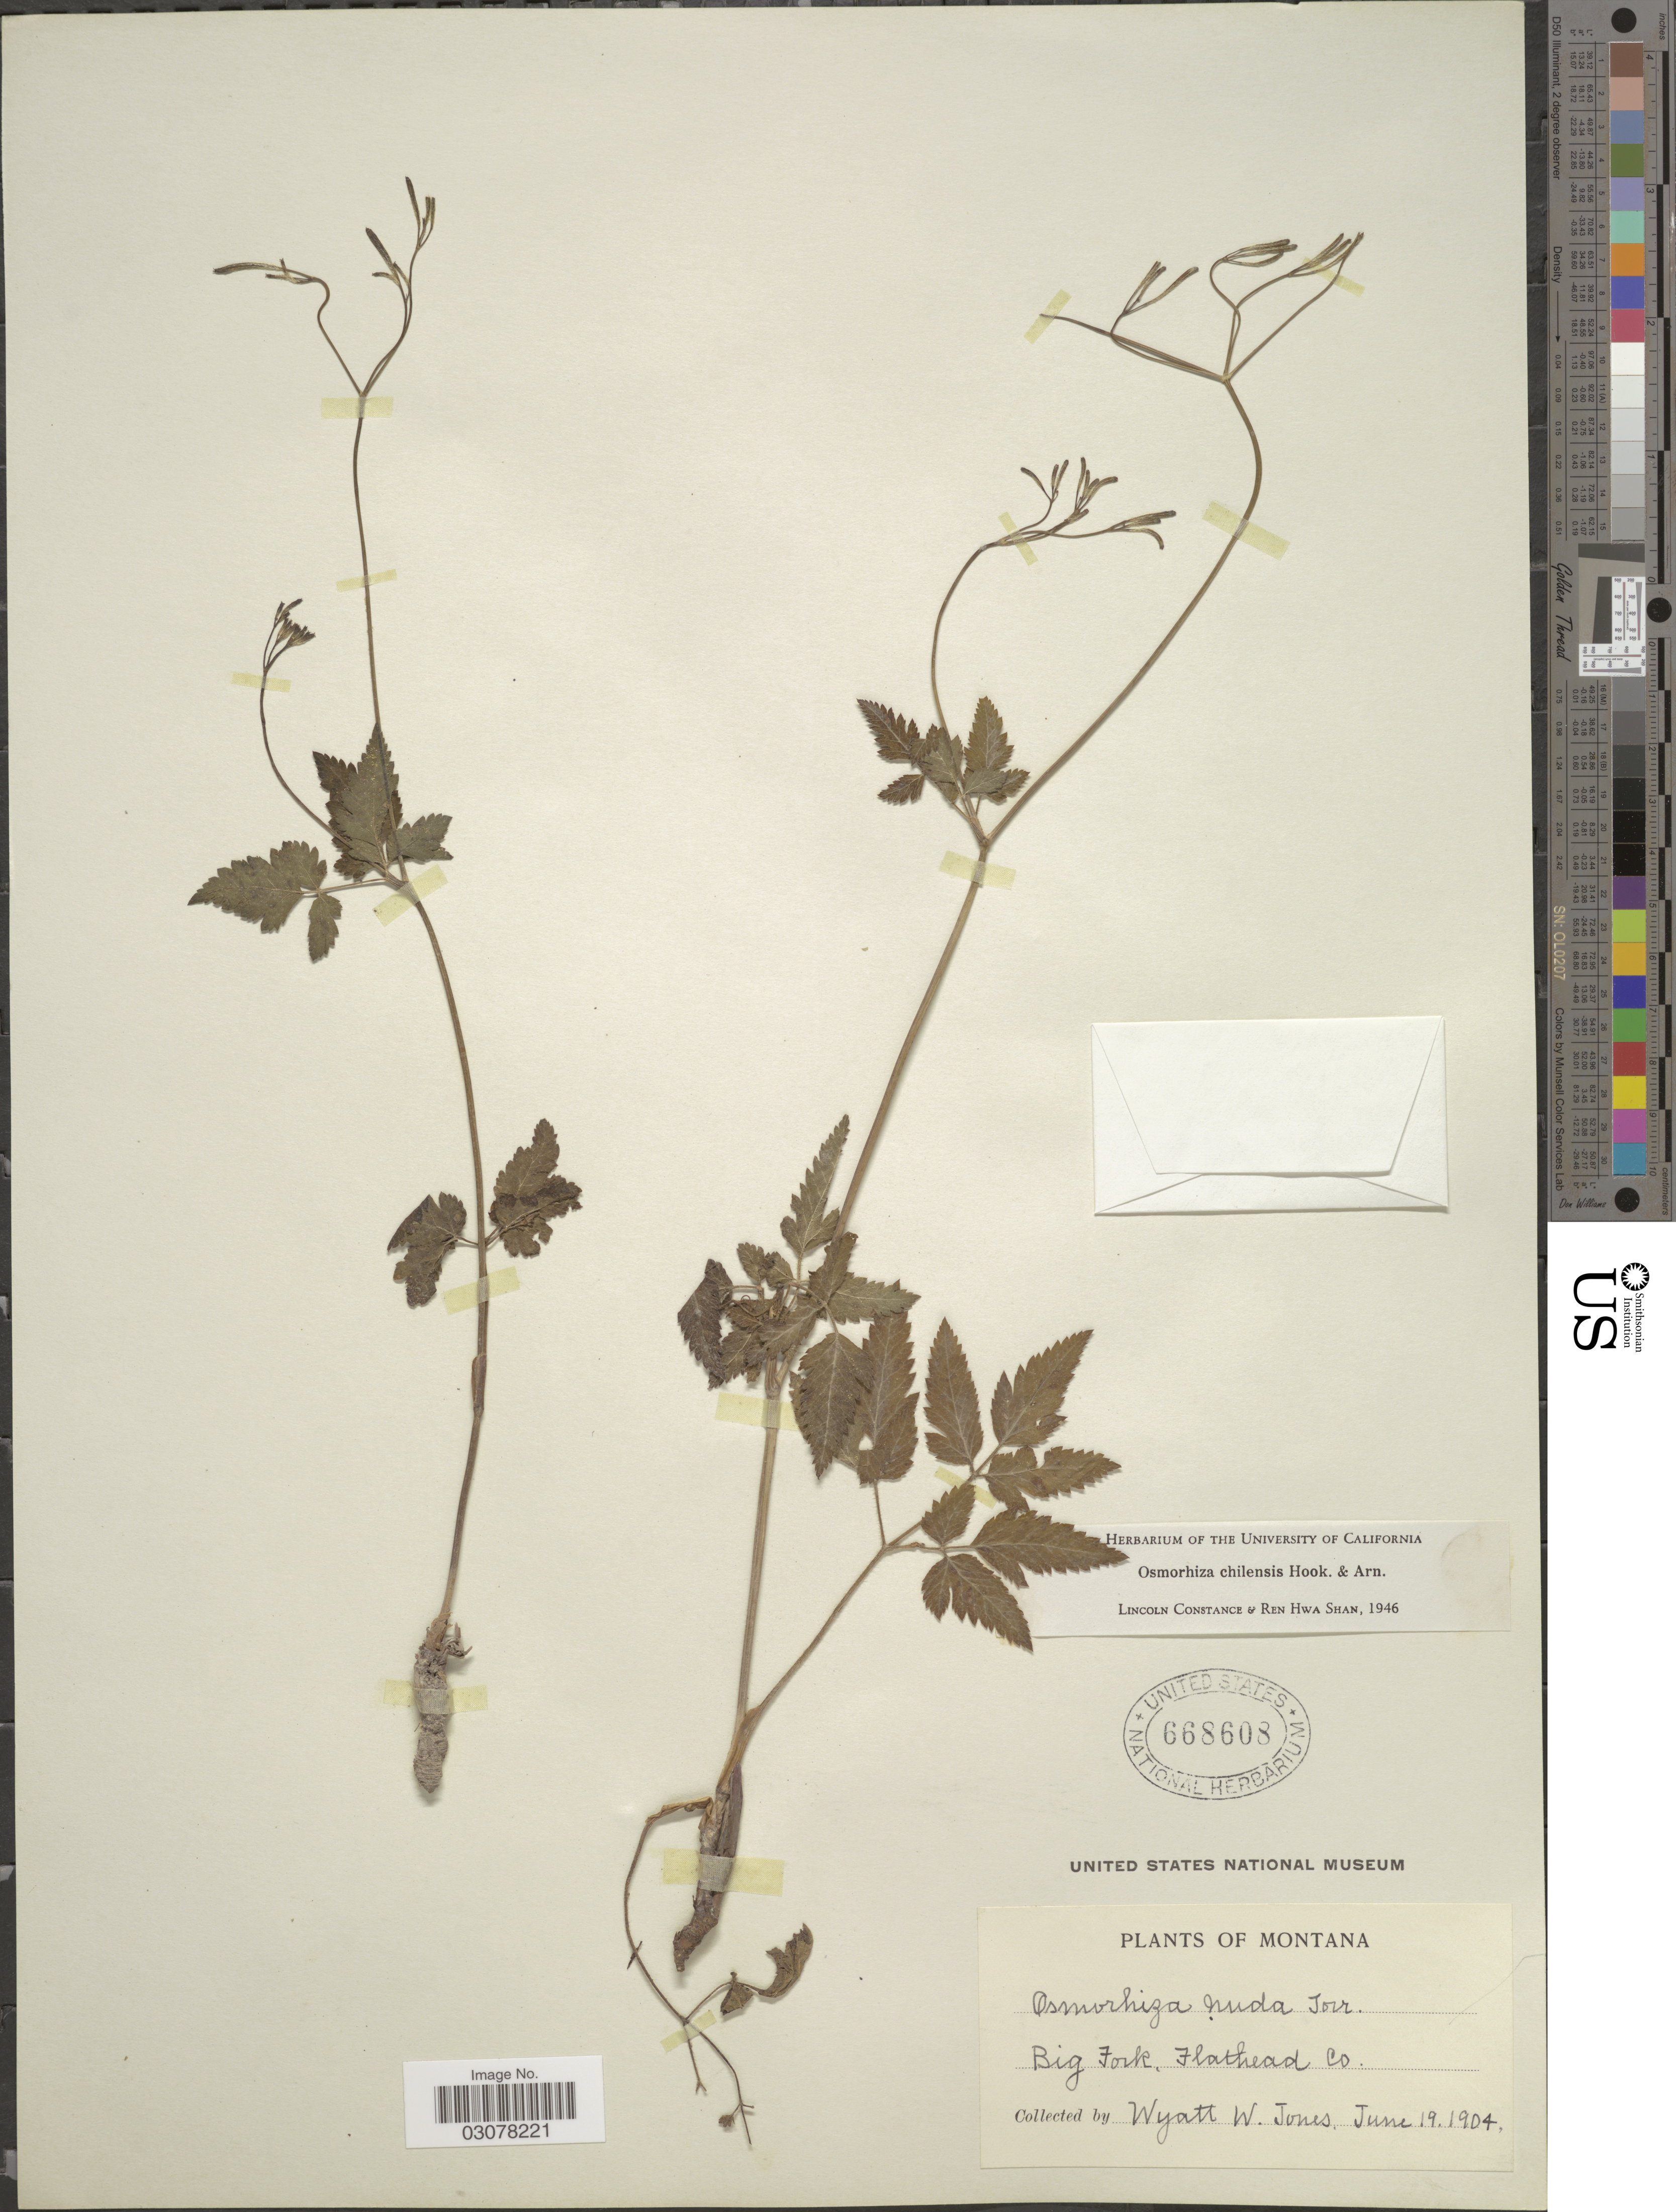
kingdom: Plantae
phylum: Tracheophyta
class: Magnoliopsida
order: Apiales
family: Apiaceae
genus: Osmorhiza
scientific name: Osmorhiza chilensis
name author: Hook. & Arn.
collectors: W. W. Jones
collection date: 1904-06-19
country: United States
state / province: Montana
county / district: Flathead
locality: Big Fork.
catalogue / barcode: US 668608